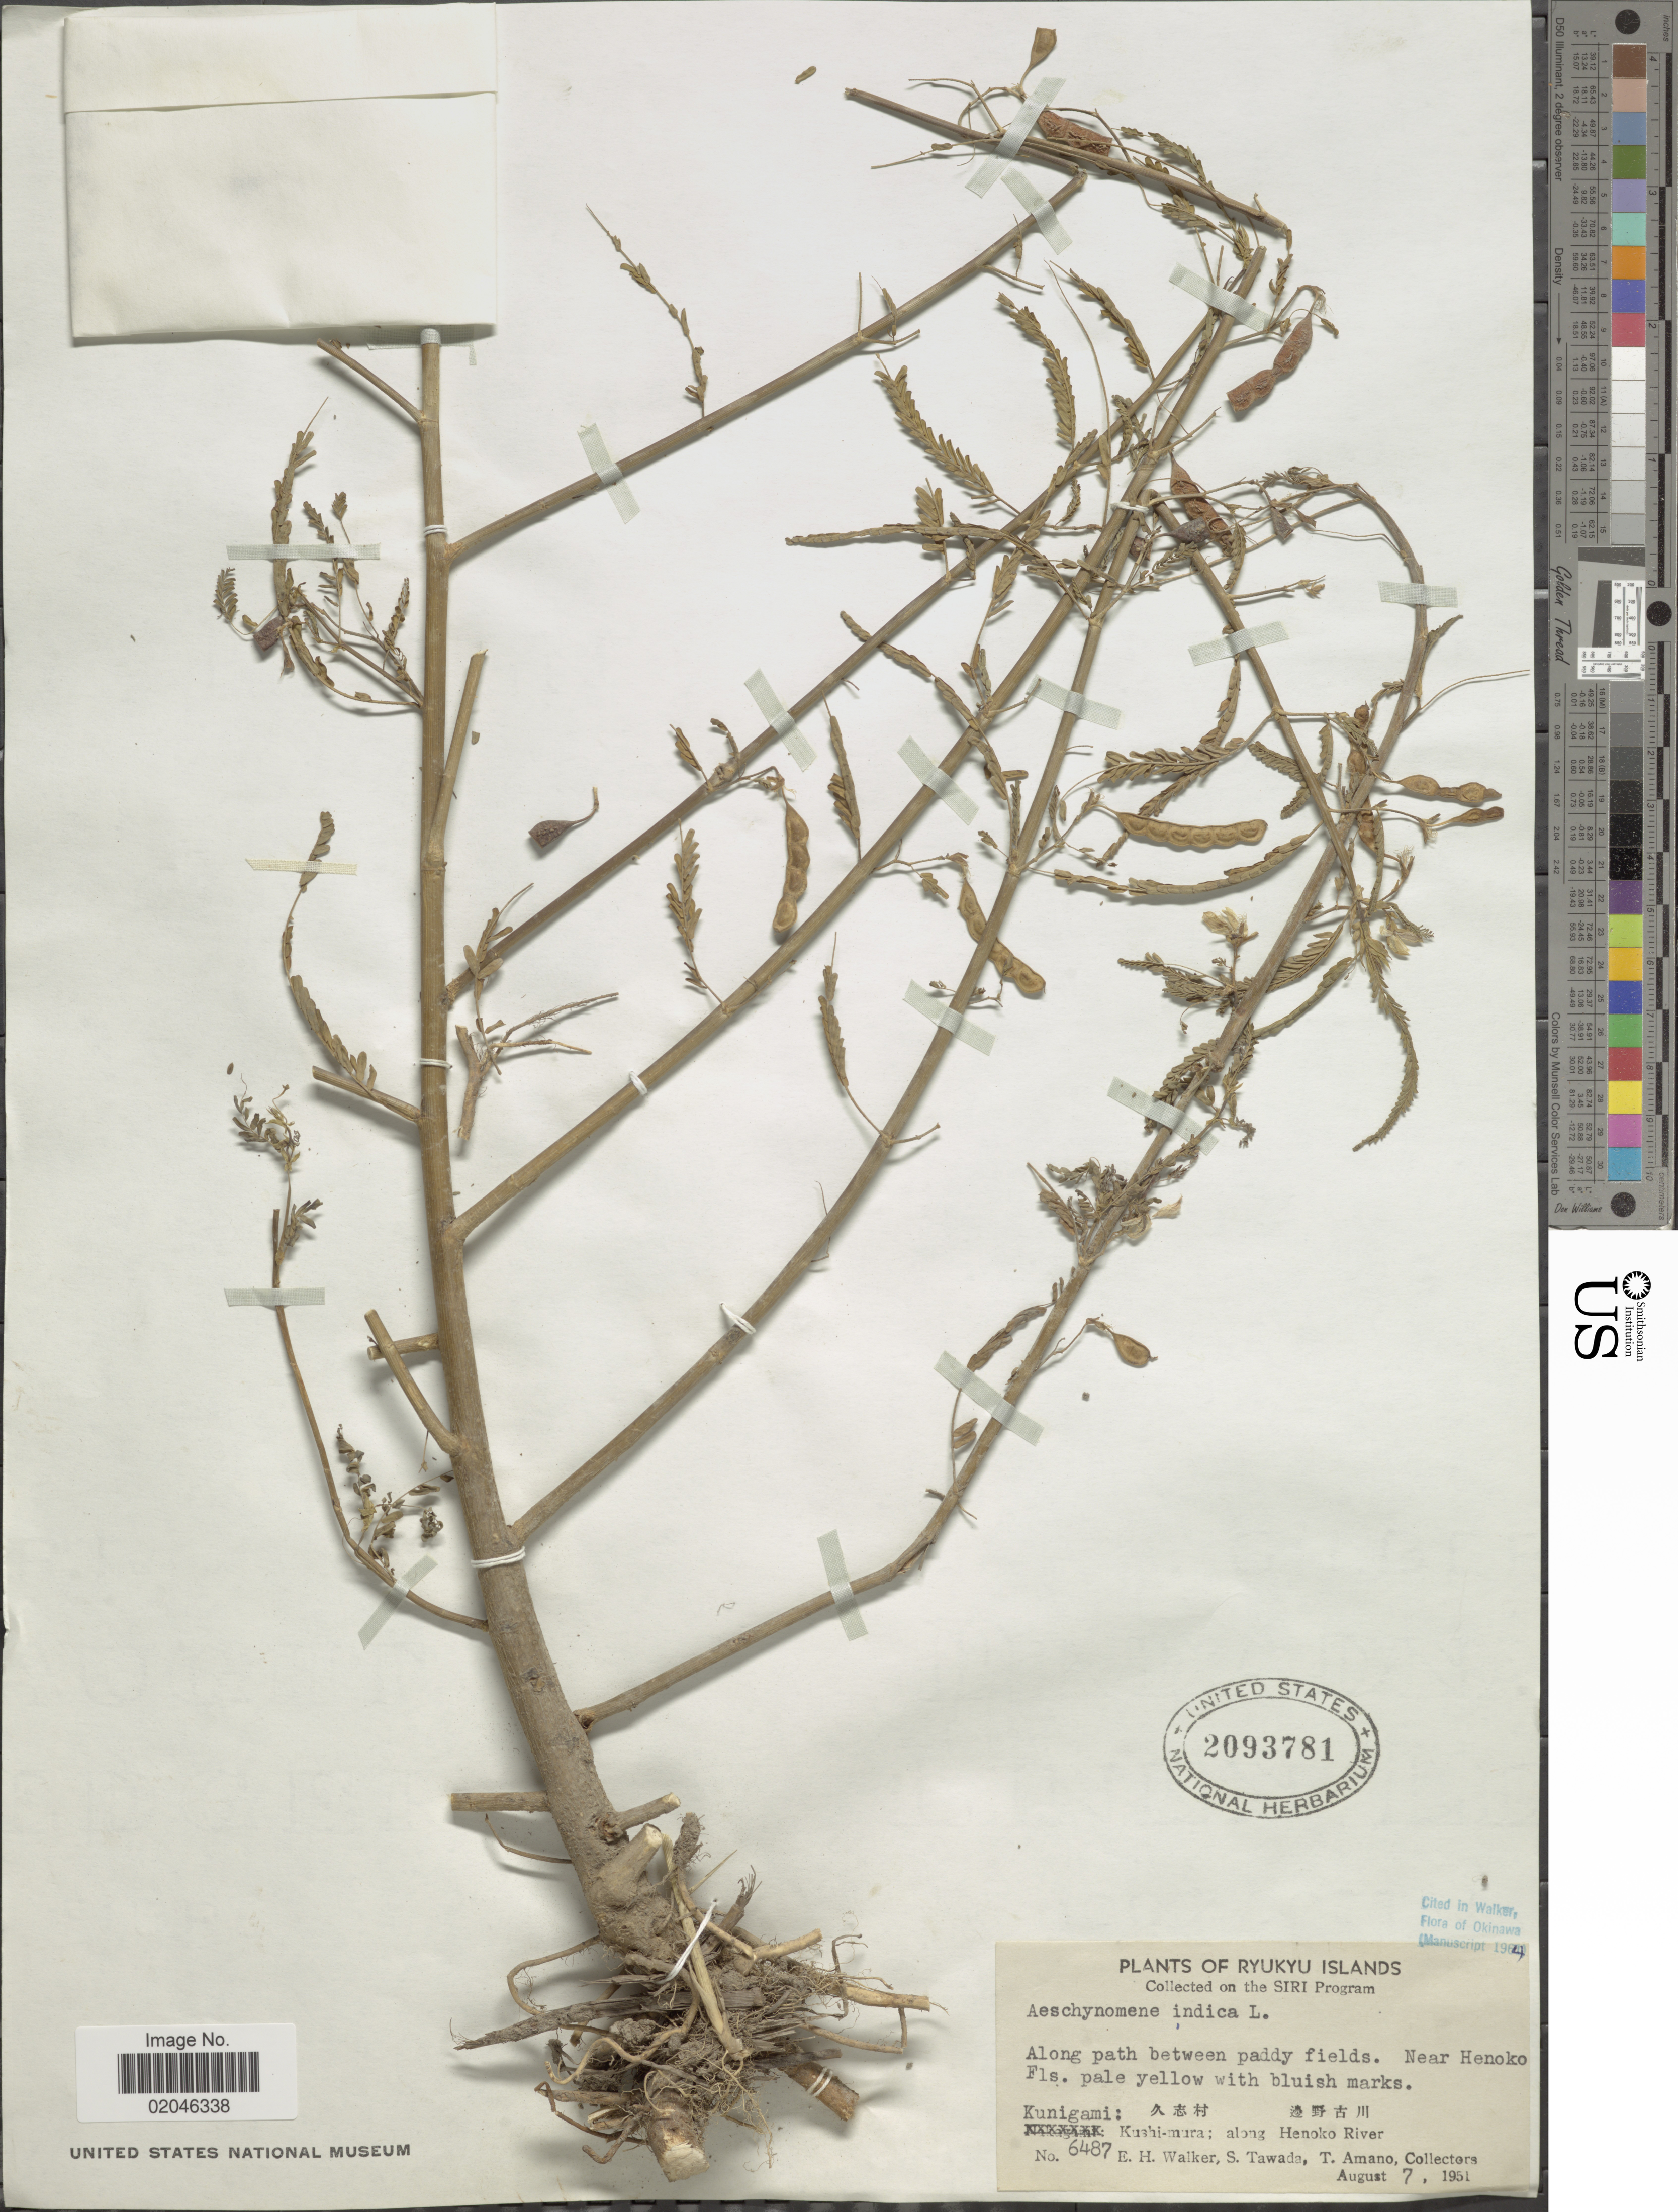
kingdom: Plantae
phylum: Tracheophyta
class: Magnoliopsida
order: Fabales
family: Fabaceae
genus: Aeschynomene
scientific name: Aeschynomene indica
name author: L.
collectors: E. H. Walker & S. Tawada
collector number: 6487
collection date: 1951-08-07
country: Japan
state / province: Okinawa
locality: Ryukyu Islands. Kunigami: Kushi-mura: along Henoko River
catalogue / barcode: US 2093781